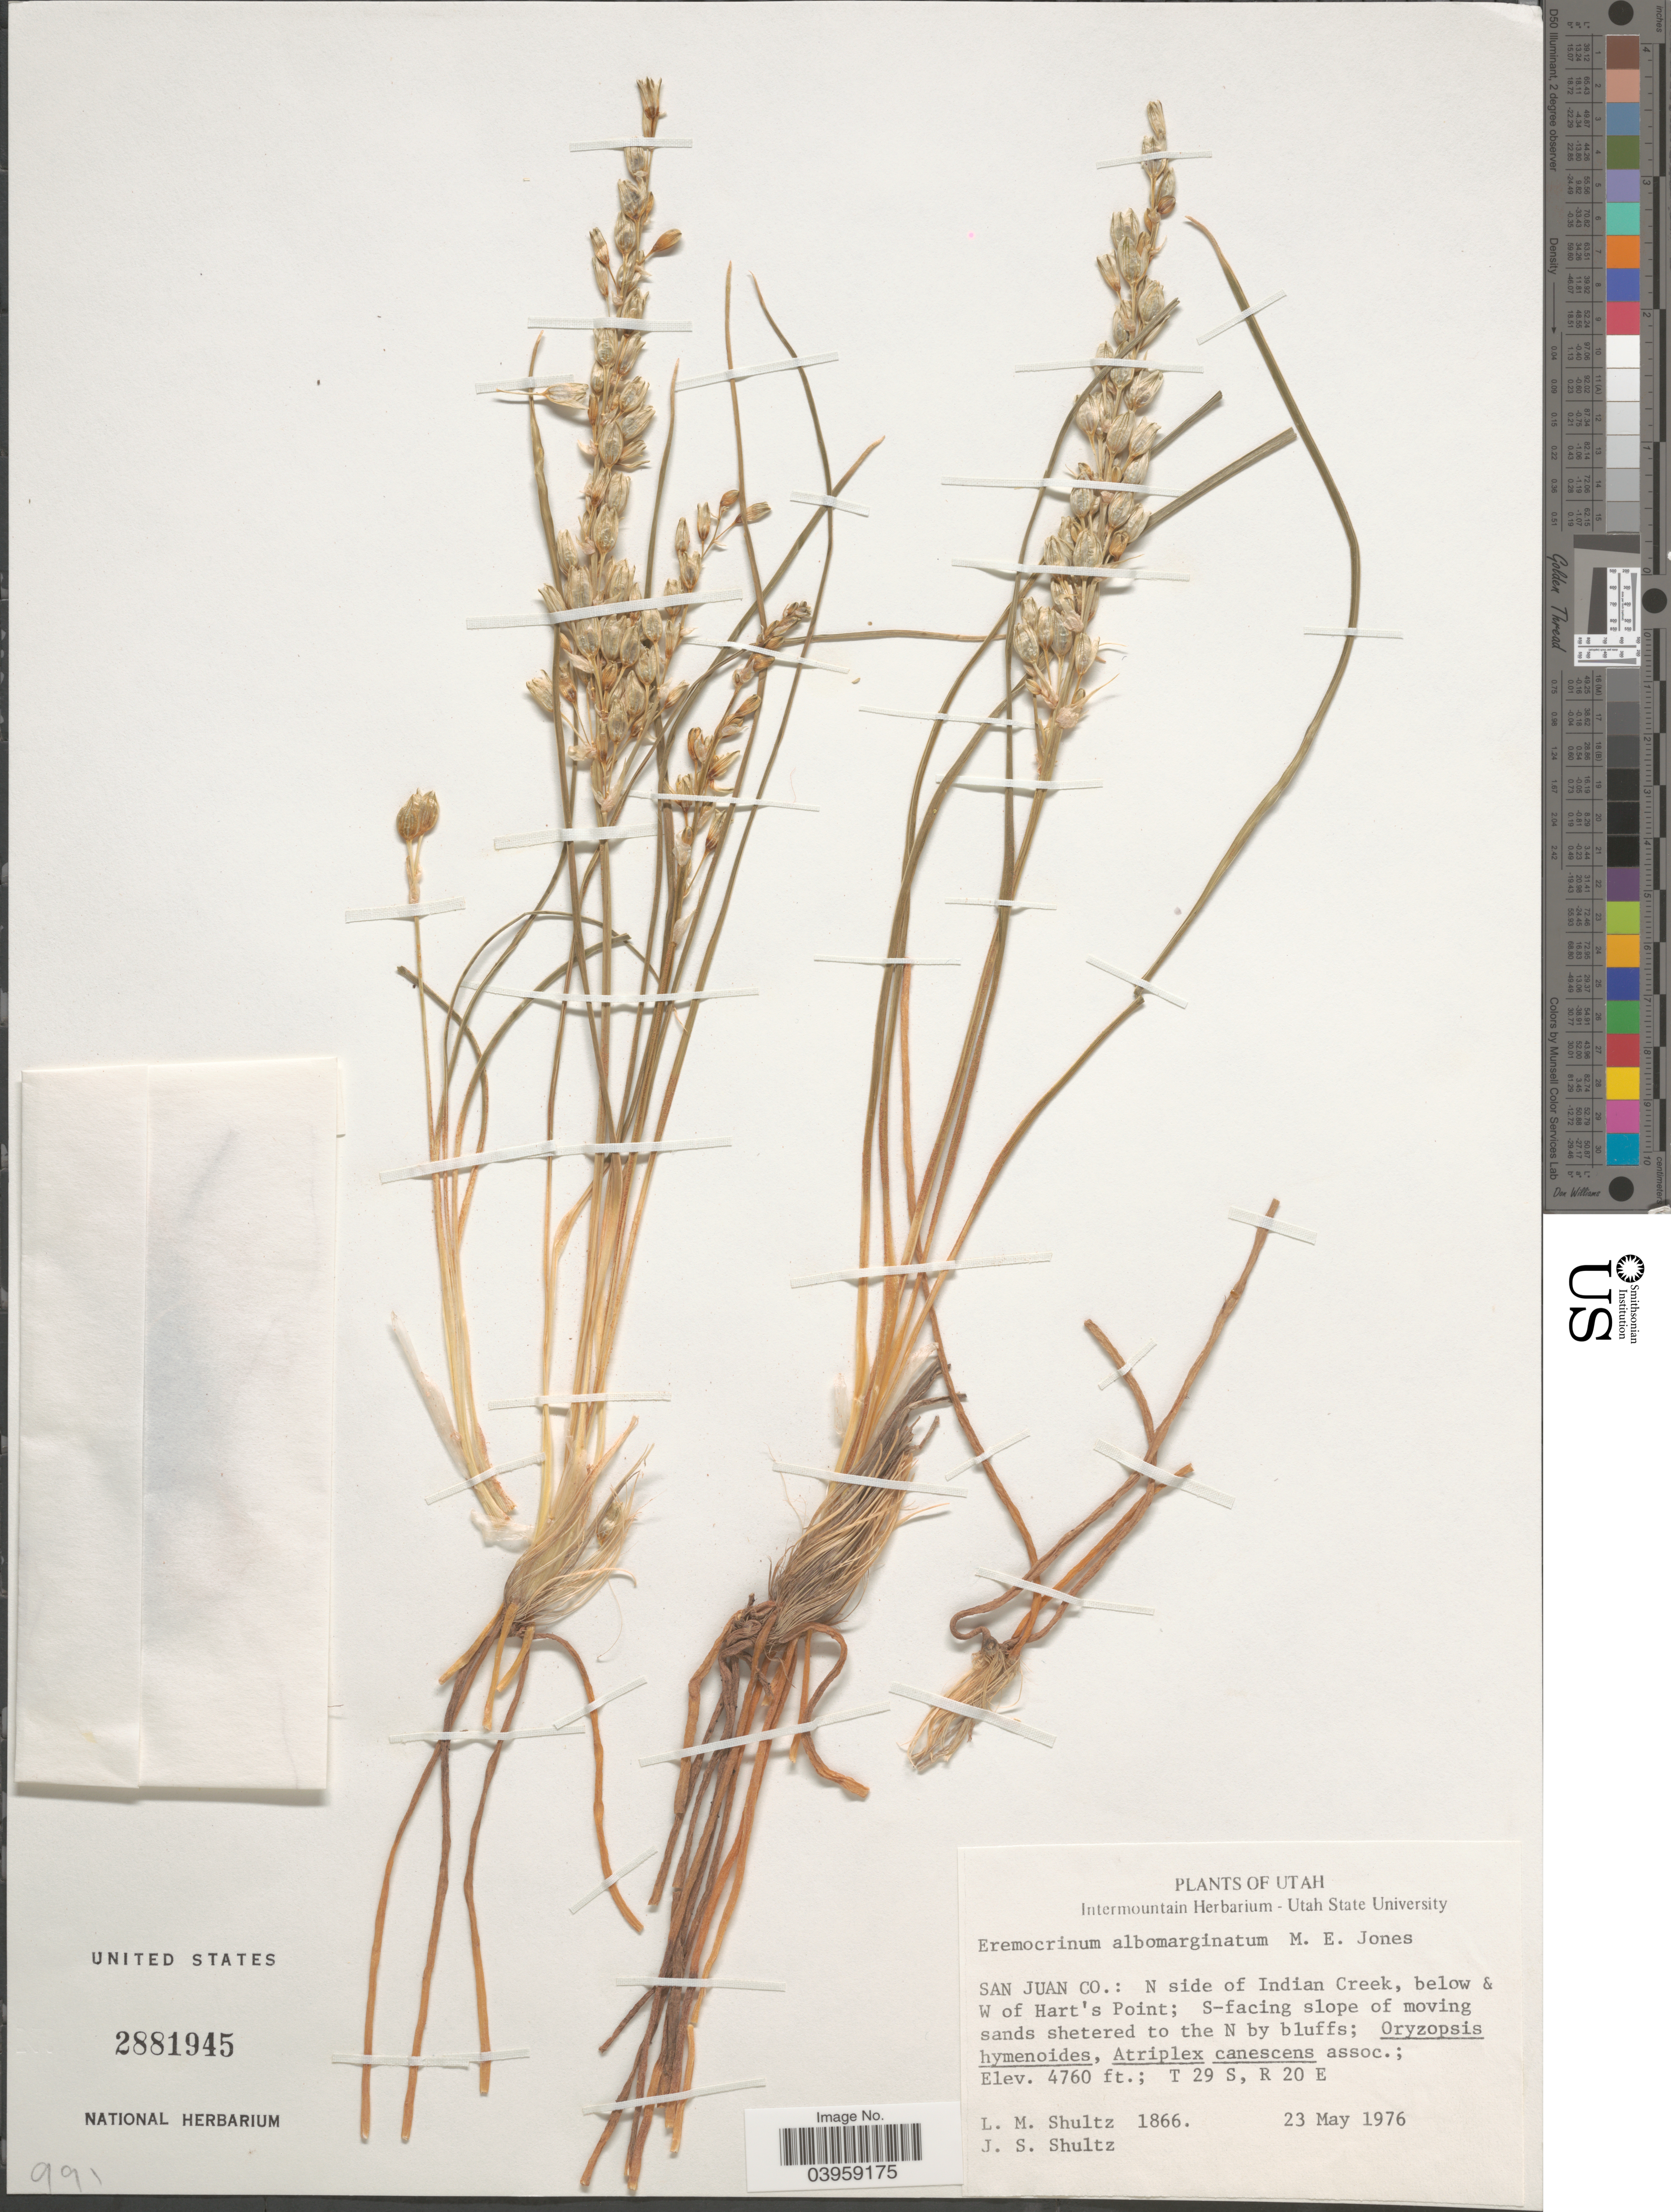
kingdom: Plantae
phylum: Tracheophyta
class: Liliopsida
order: Asparagales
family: Asparagaceae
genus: Eremocrinum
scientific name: Eremocrinum albomarginatum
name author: (M.E. Jones) M.E. Jones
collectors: L. Schultz & J. Schultz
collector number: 1866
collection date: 1976-05-23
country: United States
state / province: Utah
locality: San Juan Co.: N side of Indian Creek, below & W of Hart's Point; S-facing slope of moving sands sheterd to the N by bluffs. T 29 S, R 20 E.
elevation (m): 1451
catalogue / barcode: US 2881945